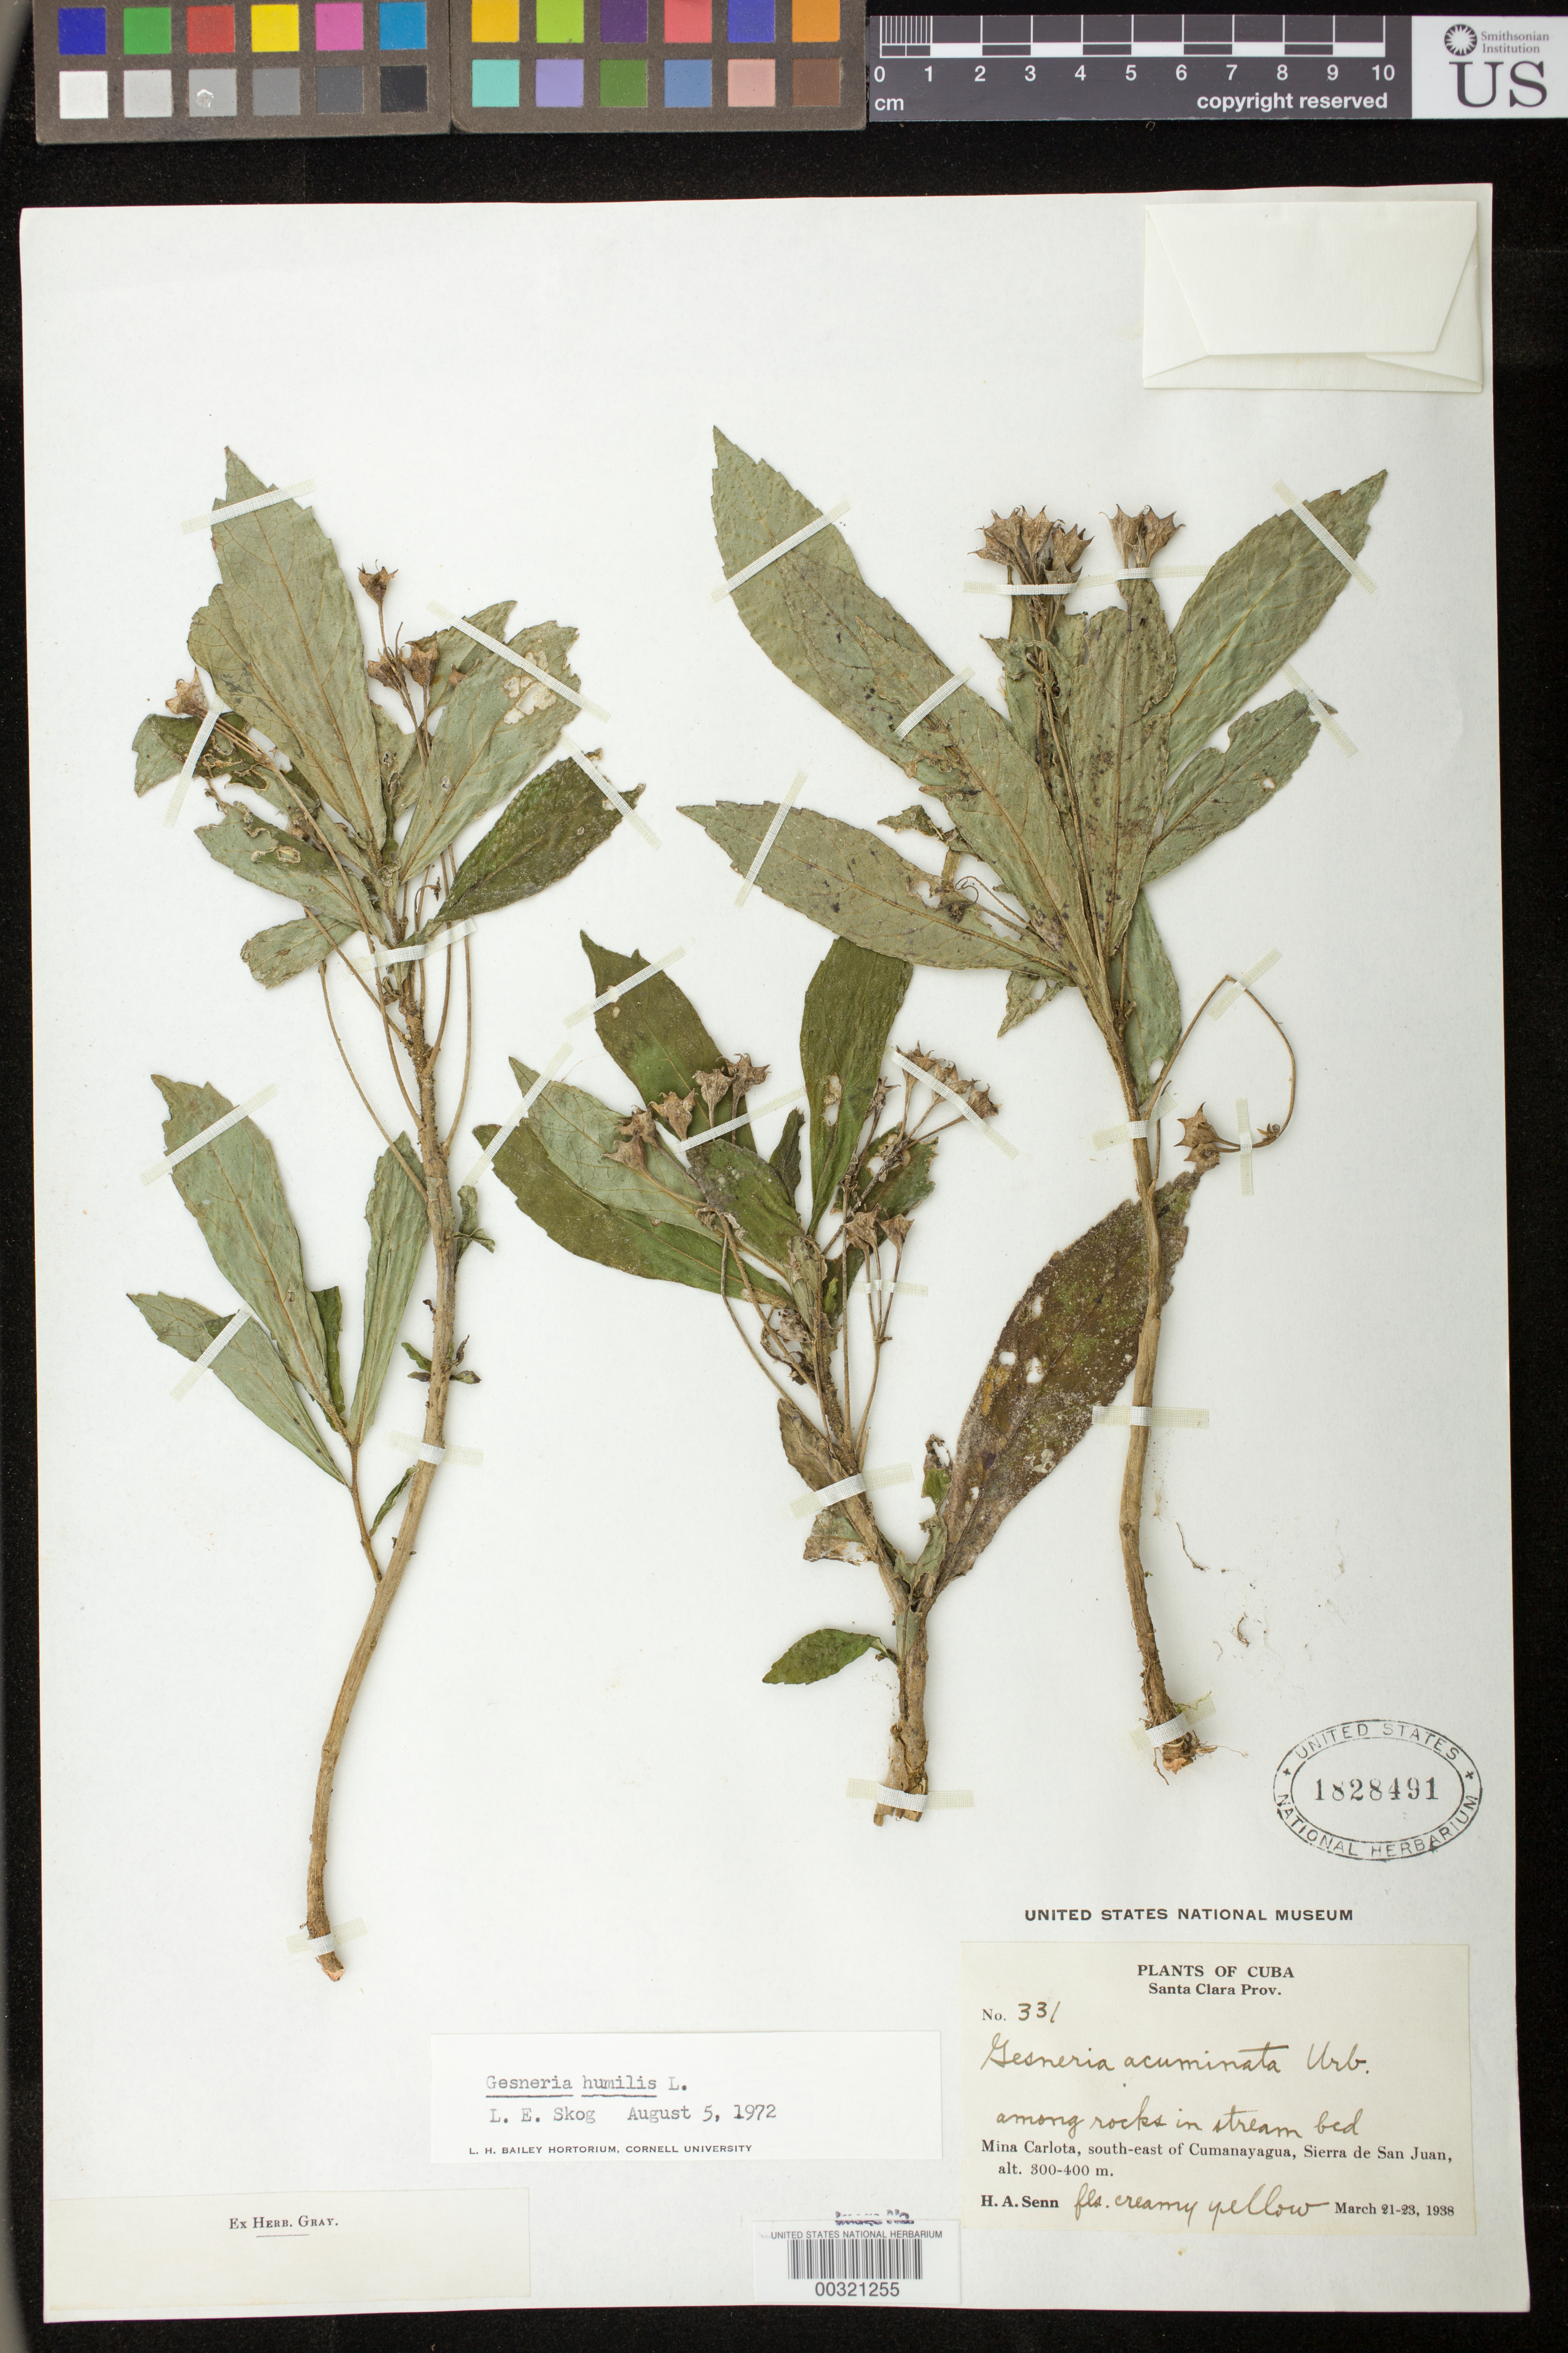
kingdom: Plantae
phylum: Tracheophyta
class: Magnoliopsida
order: Lamiales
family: Gesneriaceae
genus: Gesneria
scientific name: Gesneria humilis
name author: L.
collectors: H. A. Senn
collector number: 331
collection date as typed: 21-23 Mar 1938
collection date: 1938-03-21/1938-03-23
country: Cuba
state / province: Las Villas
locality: Mina Carlota, SE of Cumanayagua, Sierra de San Juan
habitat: Among rocks in stream bed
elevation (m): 300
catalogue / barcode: US 1828491